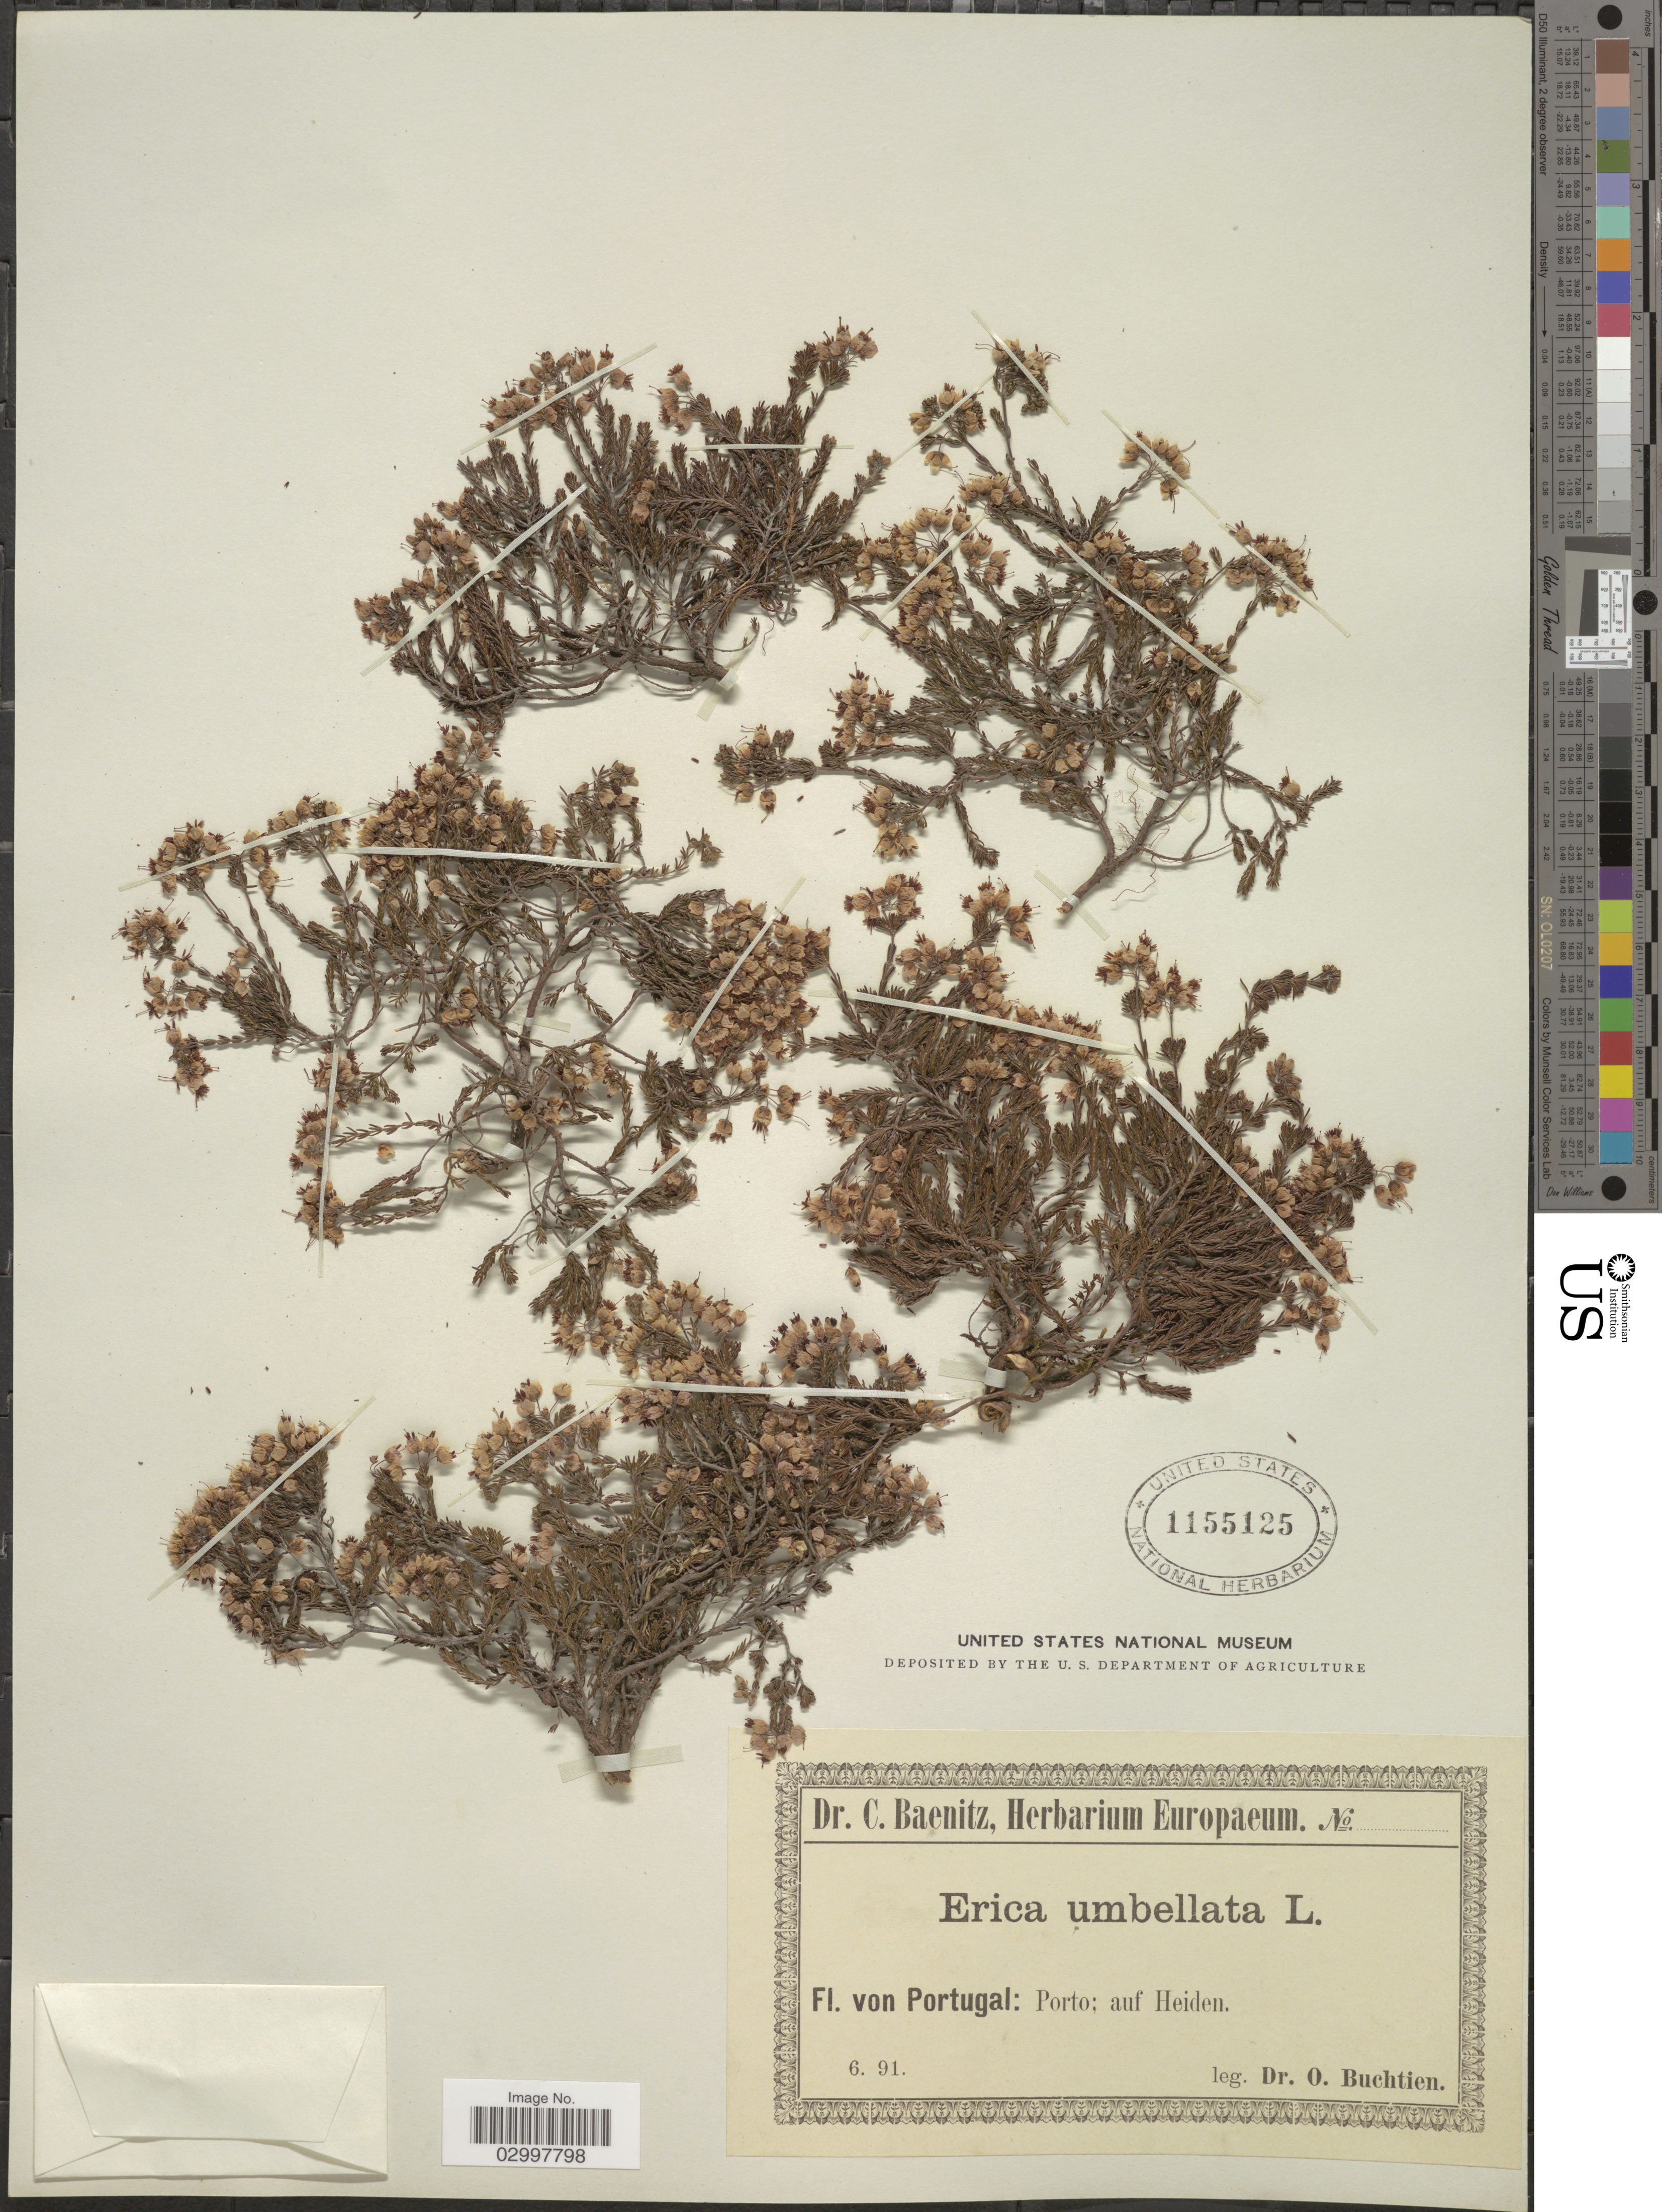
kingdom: Plantae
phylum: Tracheophyta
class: Magnoliopsida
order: Ericales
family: Ericaceae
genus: Erica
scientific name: Erica umbellata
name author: L.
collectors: O. Buchtien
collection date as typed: Transcribed d/m/y: /6/91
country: Portugal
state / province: Porto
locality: Auf Heiden.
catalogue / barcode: US 1155125